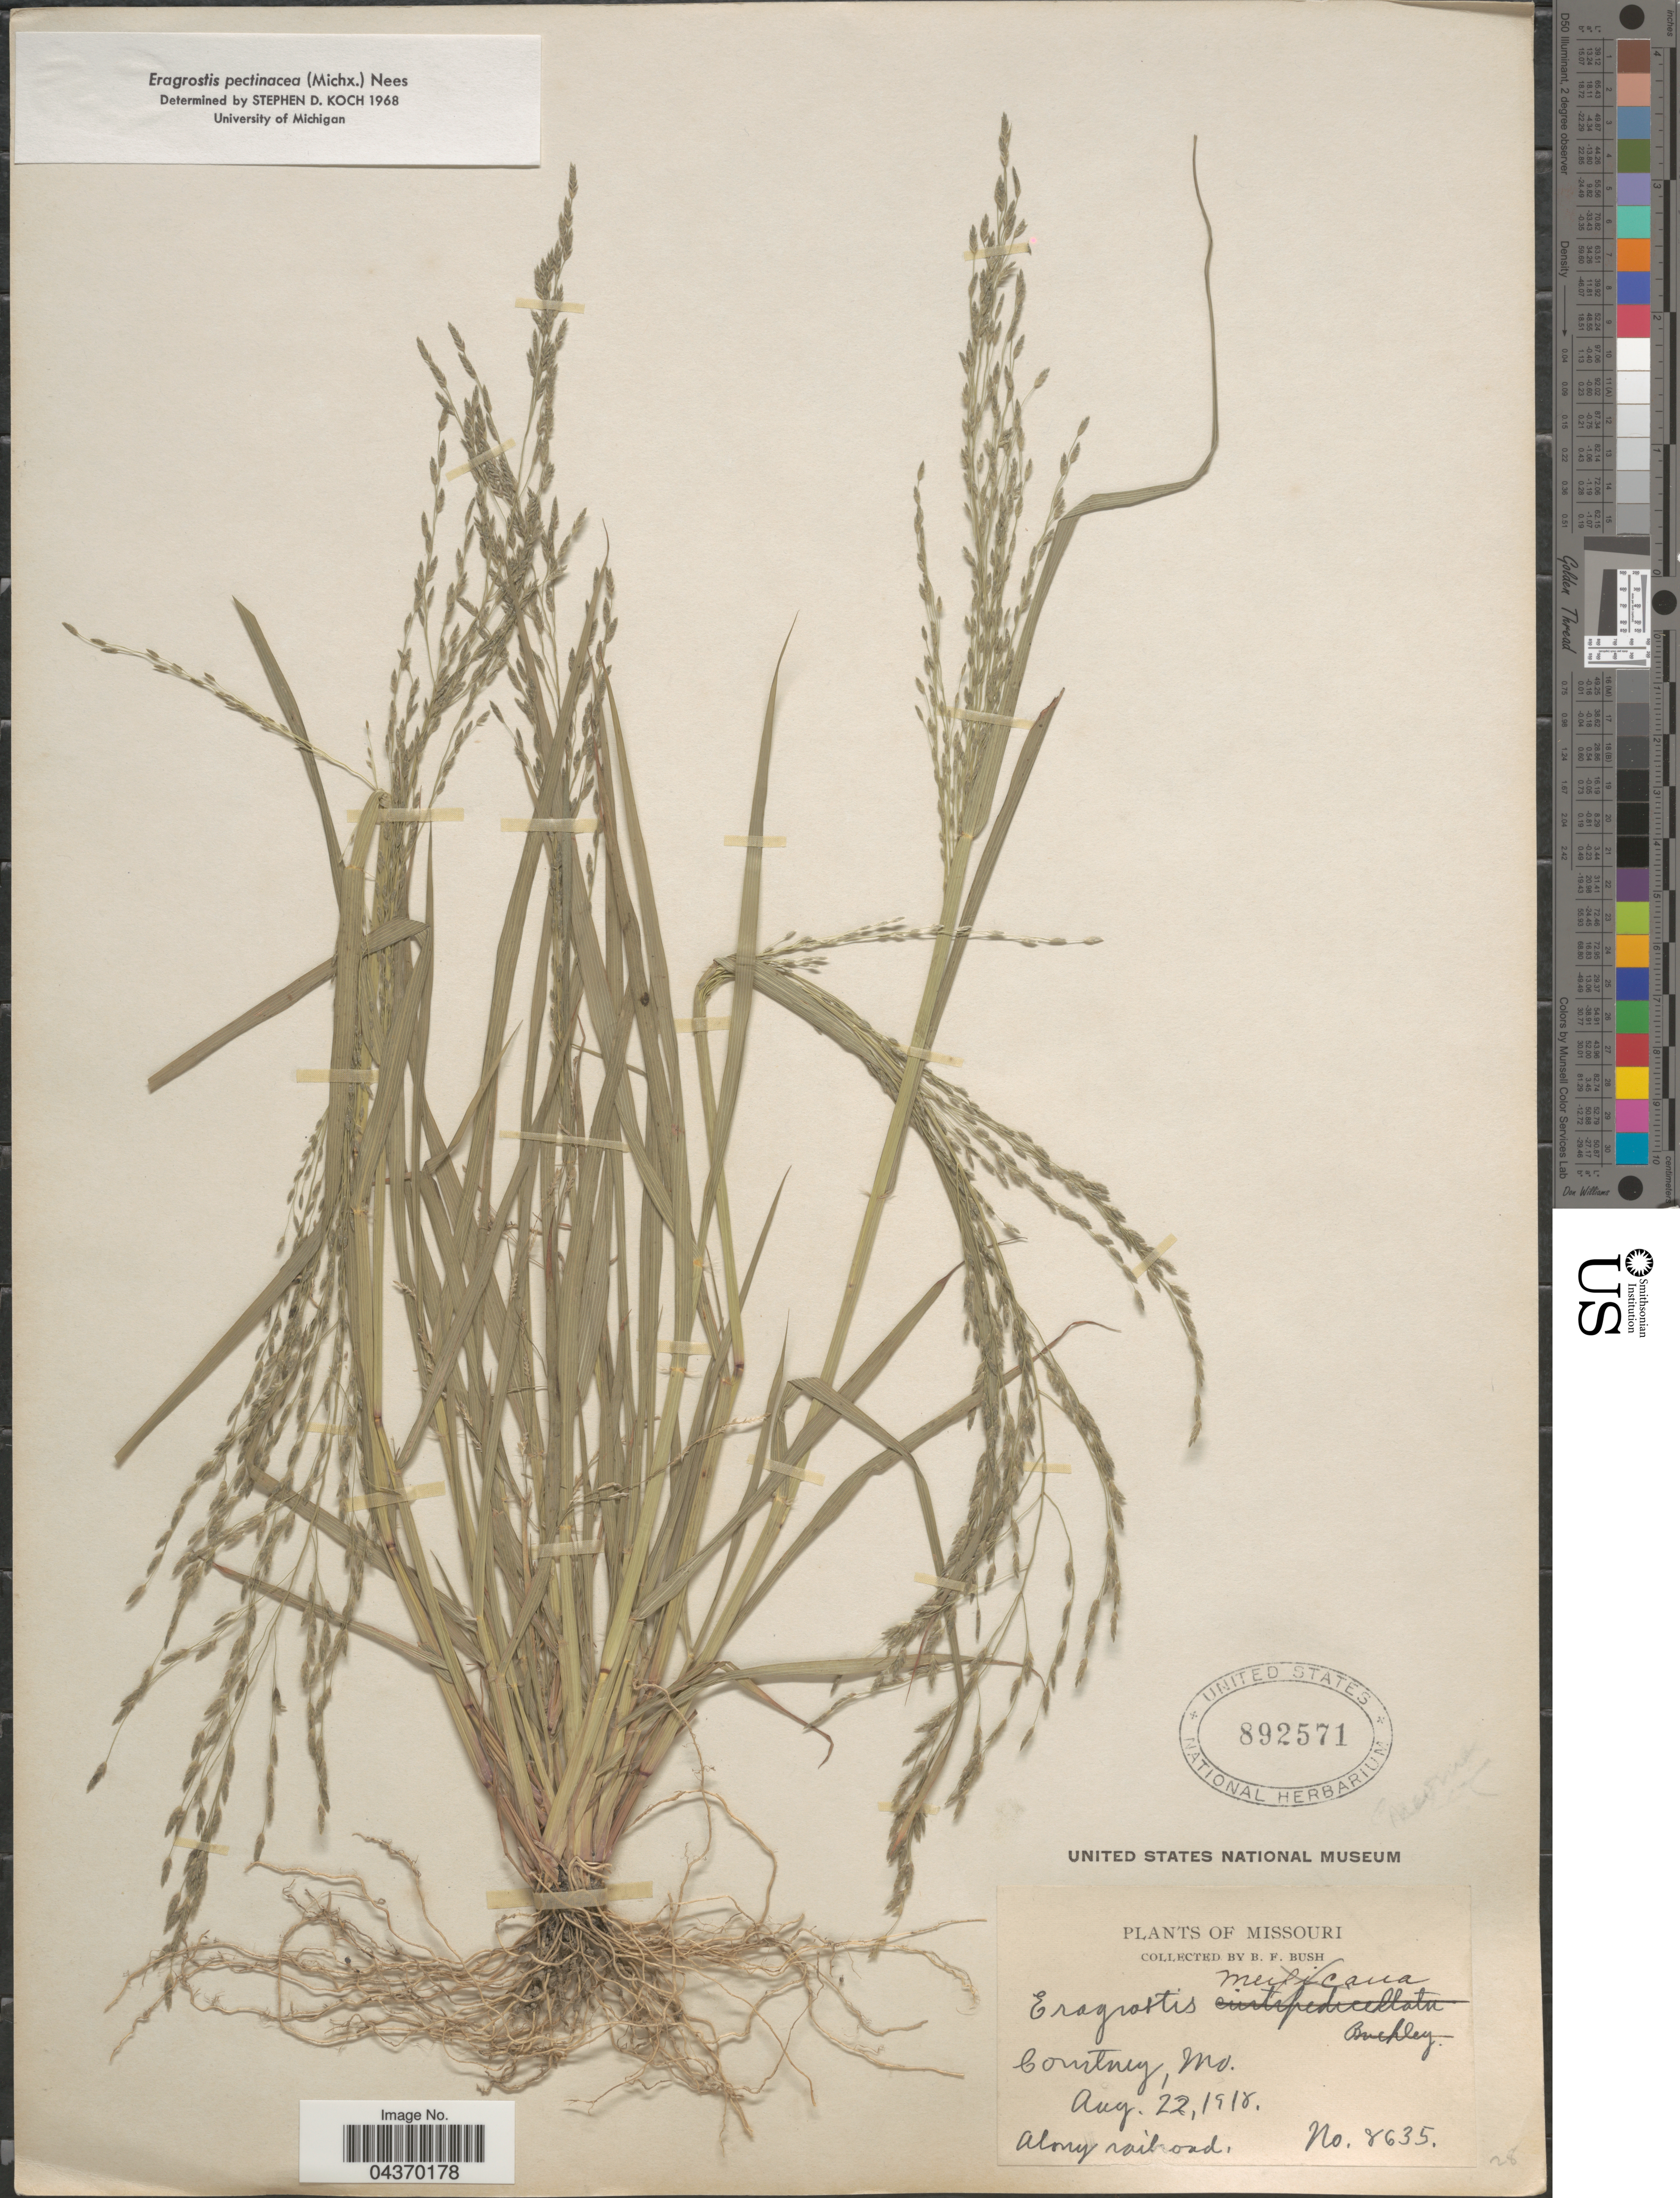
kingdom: Plantae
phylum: Tracheophyta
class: Liliopsida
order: Poales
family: Poaceae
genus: Eragrostis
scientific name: Eragrostis pectinacea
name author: (Michx.) Nees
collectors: B. F. Bush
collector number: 8635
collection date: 1918-08-22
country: United States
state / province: Missouri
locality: Courtney.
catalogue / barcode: US 892571